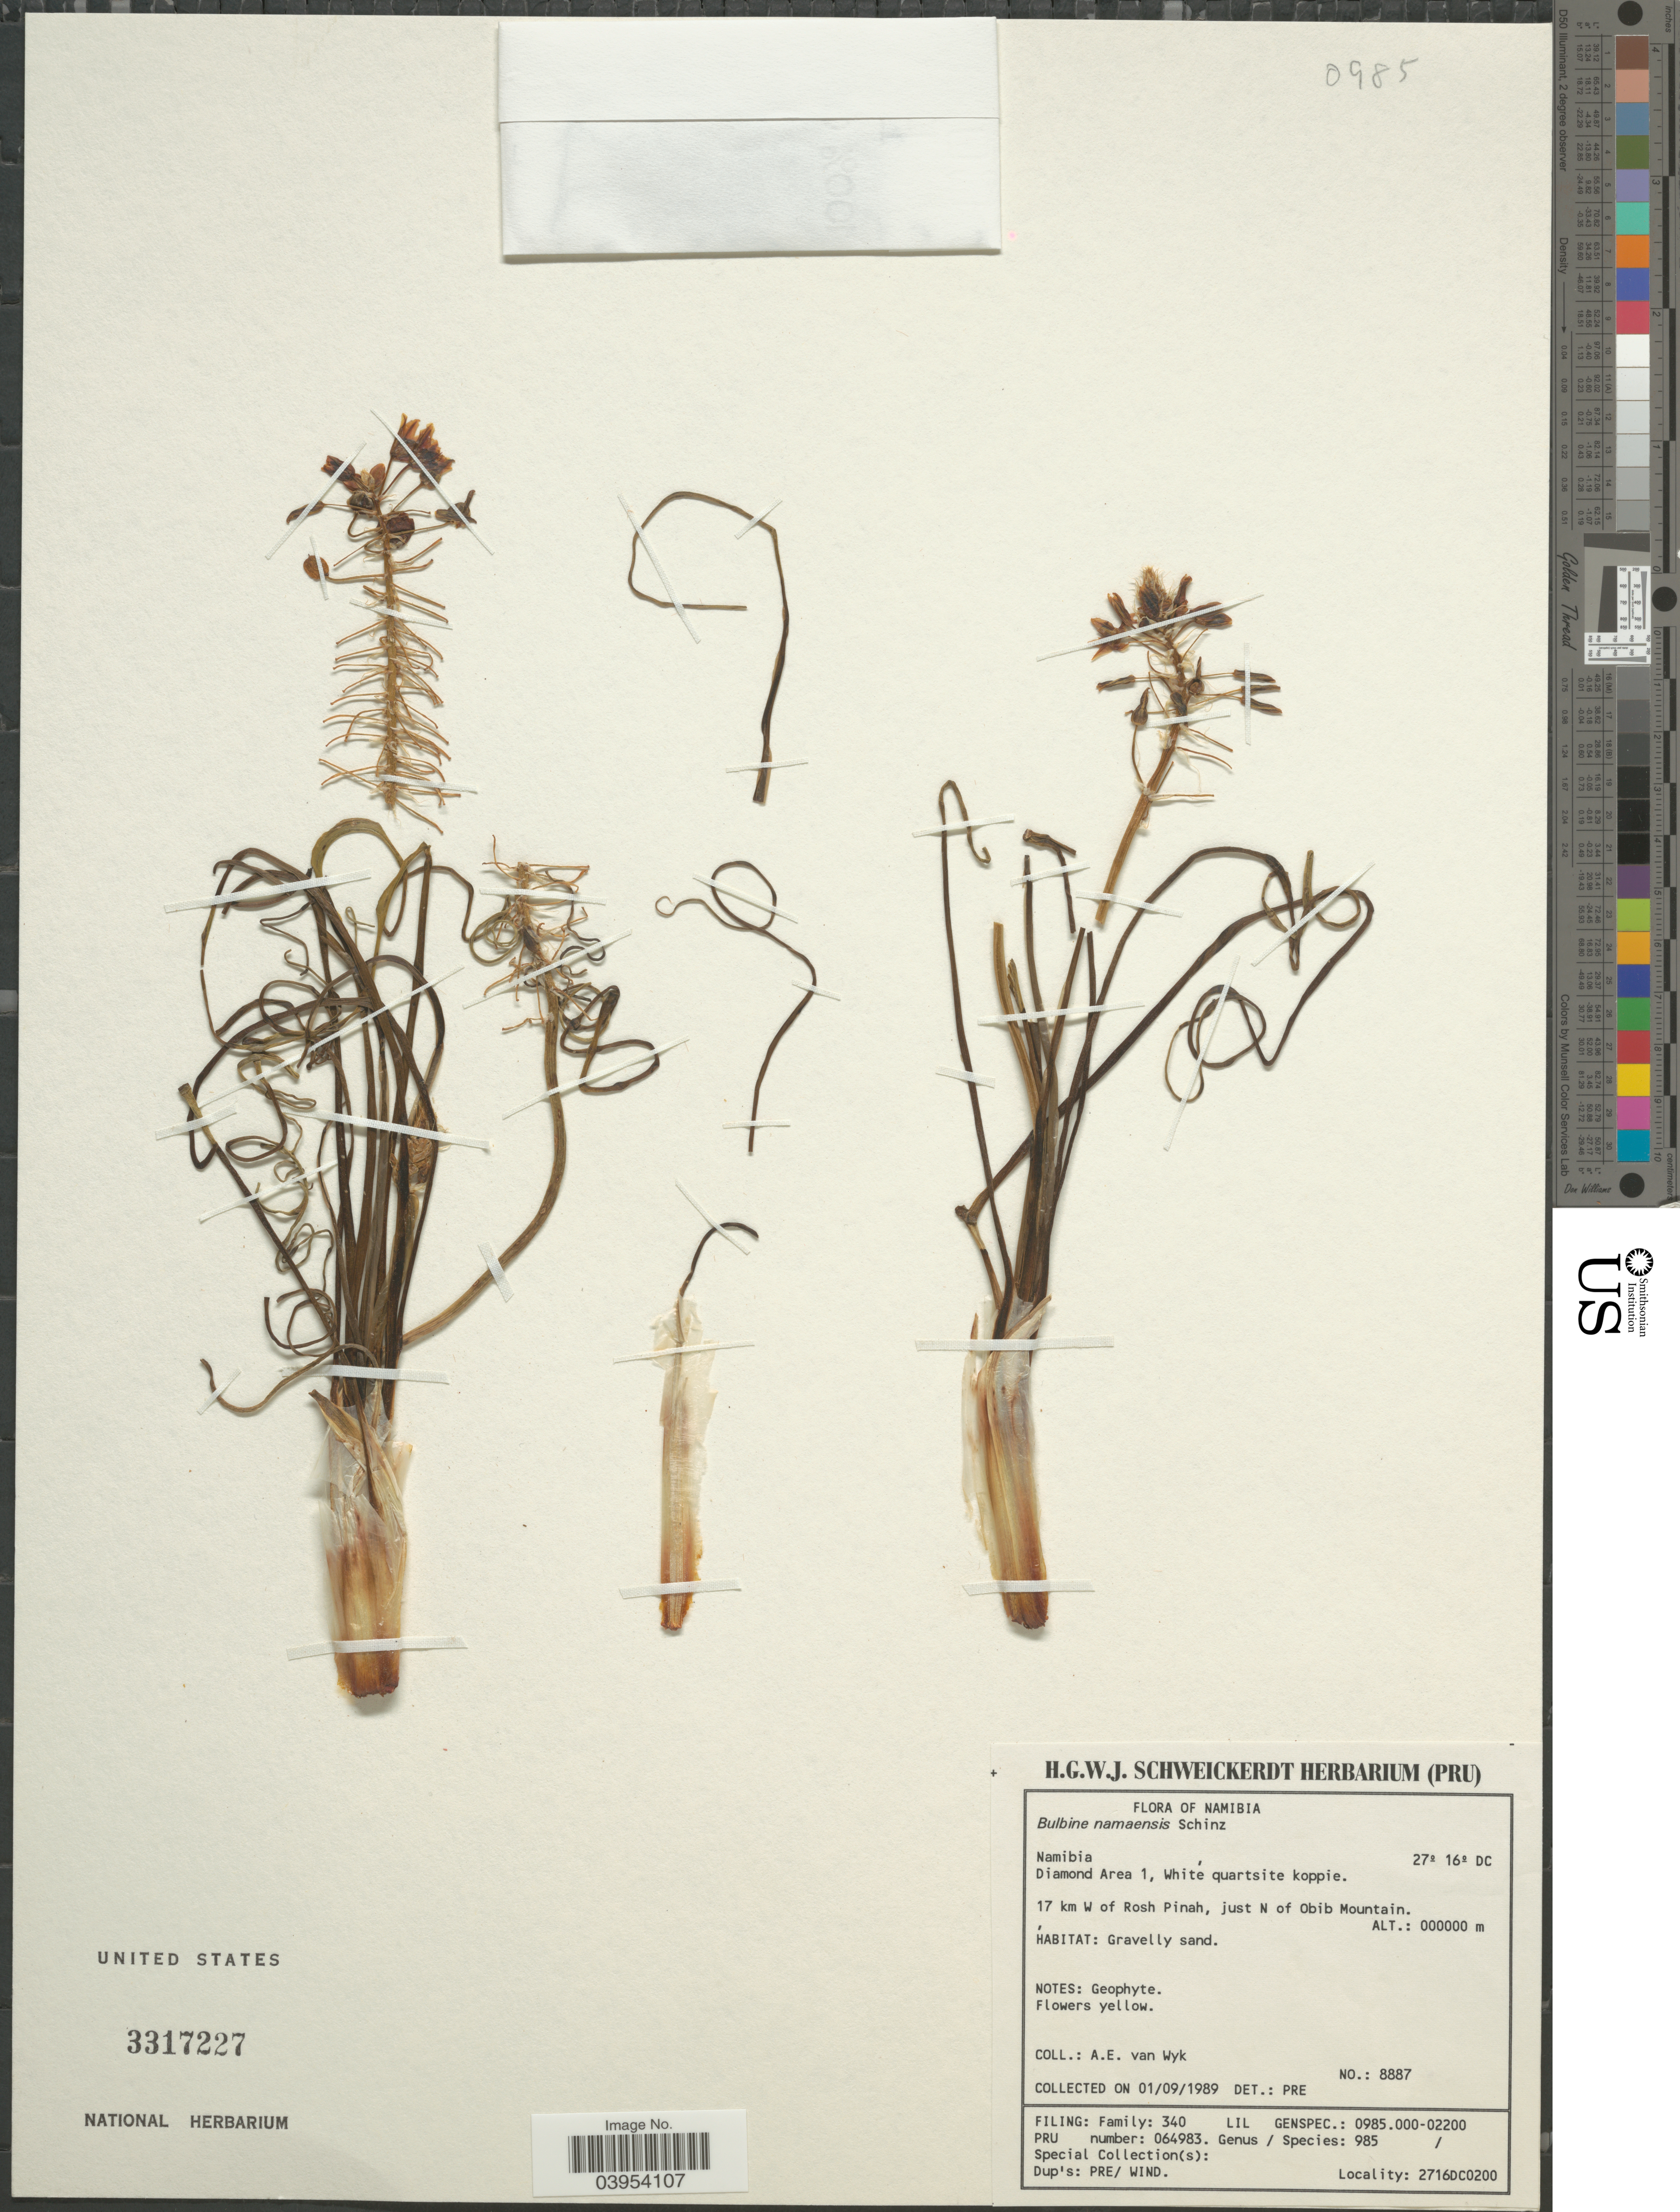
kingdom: Plantae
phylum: Tracheophyta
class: Liliopsida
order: Asparagales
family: Asphodelaceae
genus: Bulbine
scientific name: Bulbine namaensis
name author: Schinz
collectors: A. van Wyk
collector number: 8887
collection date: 1989-09-01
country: Namibia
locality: Diamond Area 1, Whité quartsite koppie. 17 km W of Rosh Pinah, just N of Obib Mountain.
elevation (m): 0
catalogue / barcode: US 3317227